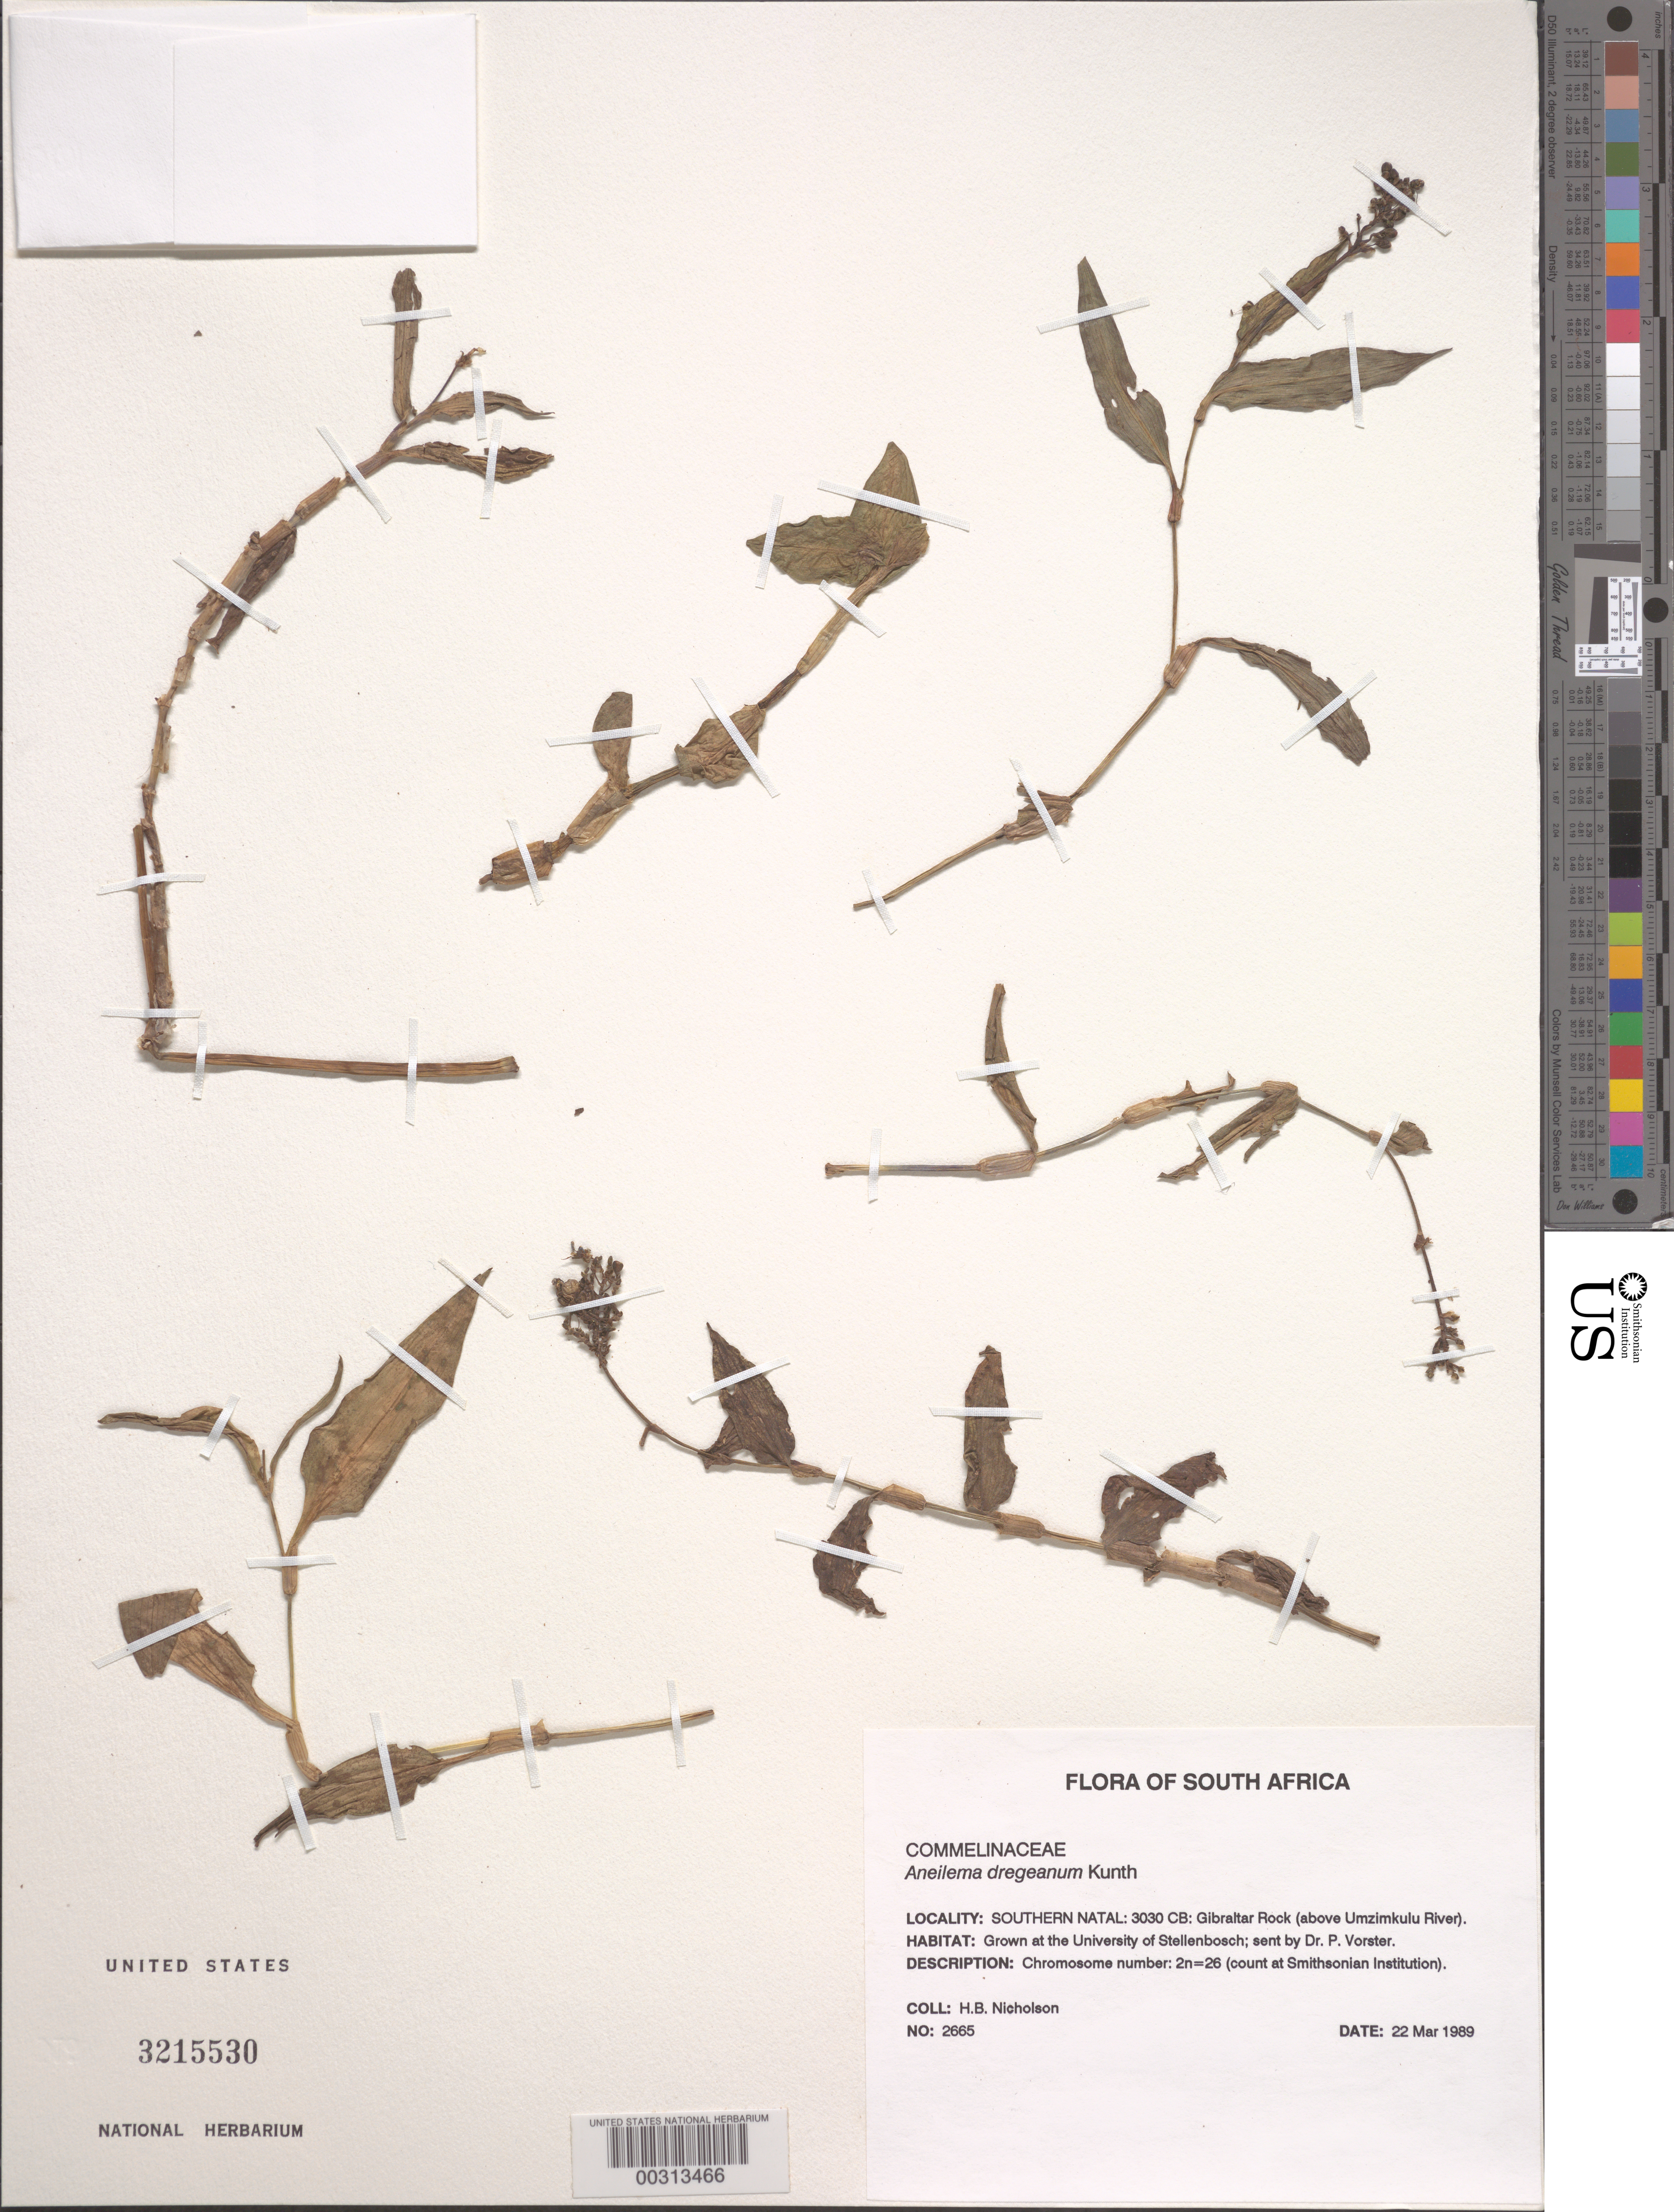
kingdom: Plantae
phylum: Tracheophyta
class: Liliopsida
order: Commelinales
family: Commelinaceae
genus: Aneilema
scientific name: Aneilema dregeanum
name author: Kunth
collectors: H. Nicholson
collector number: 2665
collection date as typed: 22 Mar 1989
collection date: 1989-03-22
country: South Africa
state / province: KwaZulu-Natal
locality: Gibraltar rock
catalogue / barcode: US 3215530